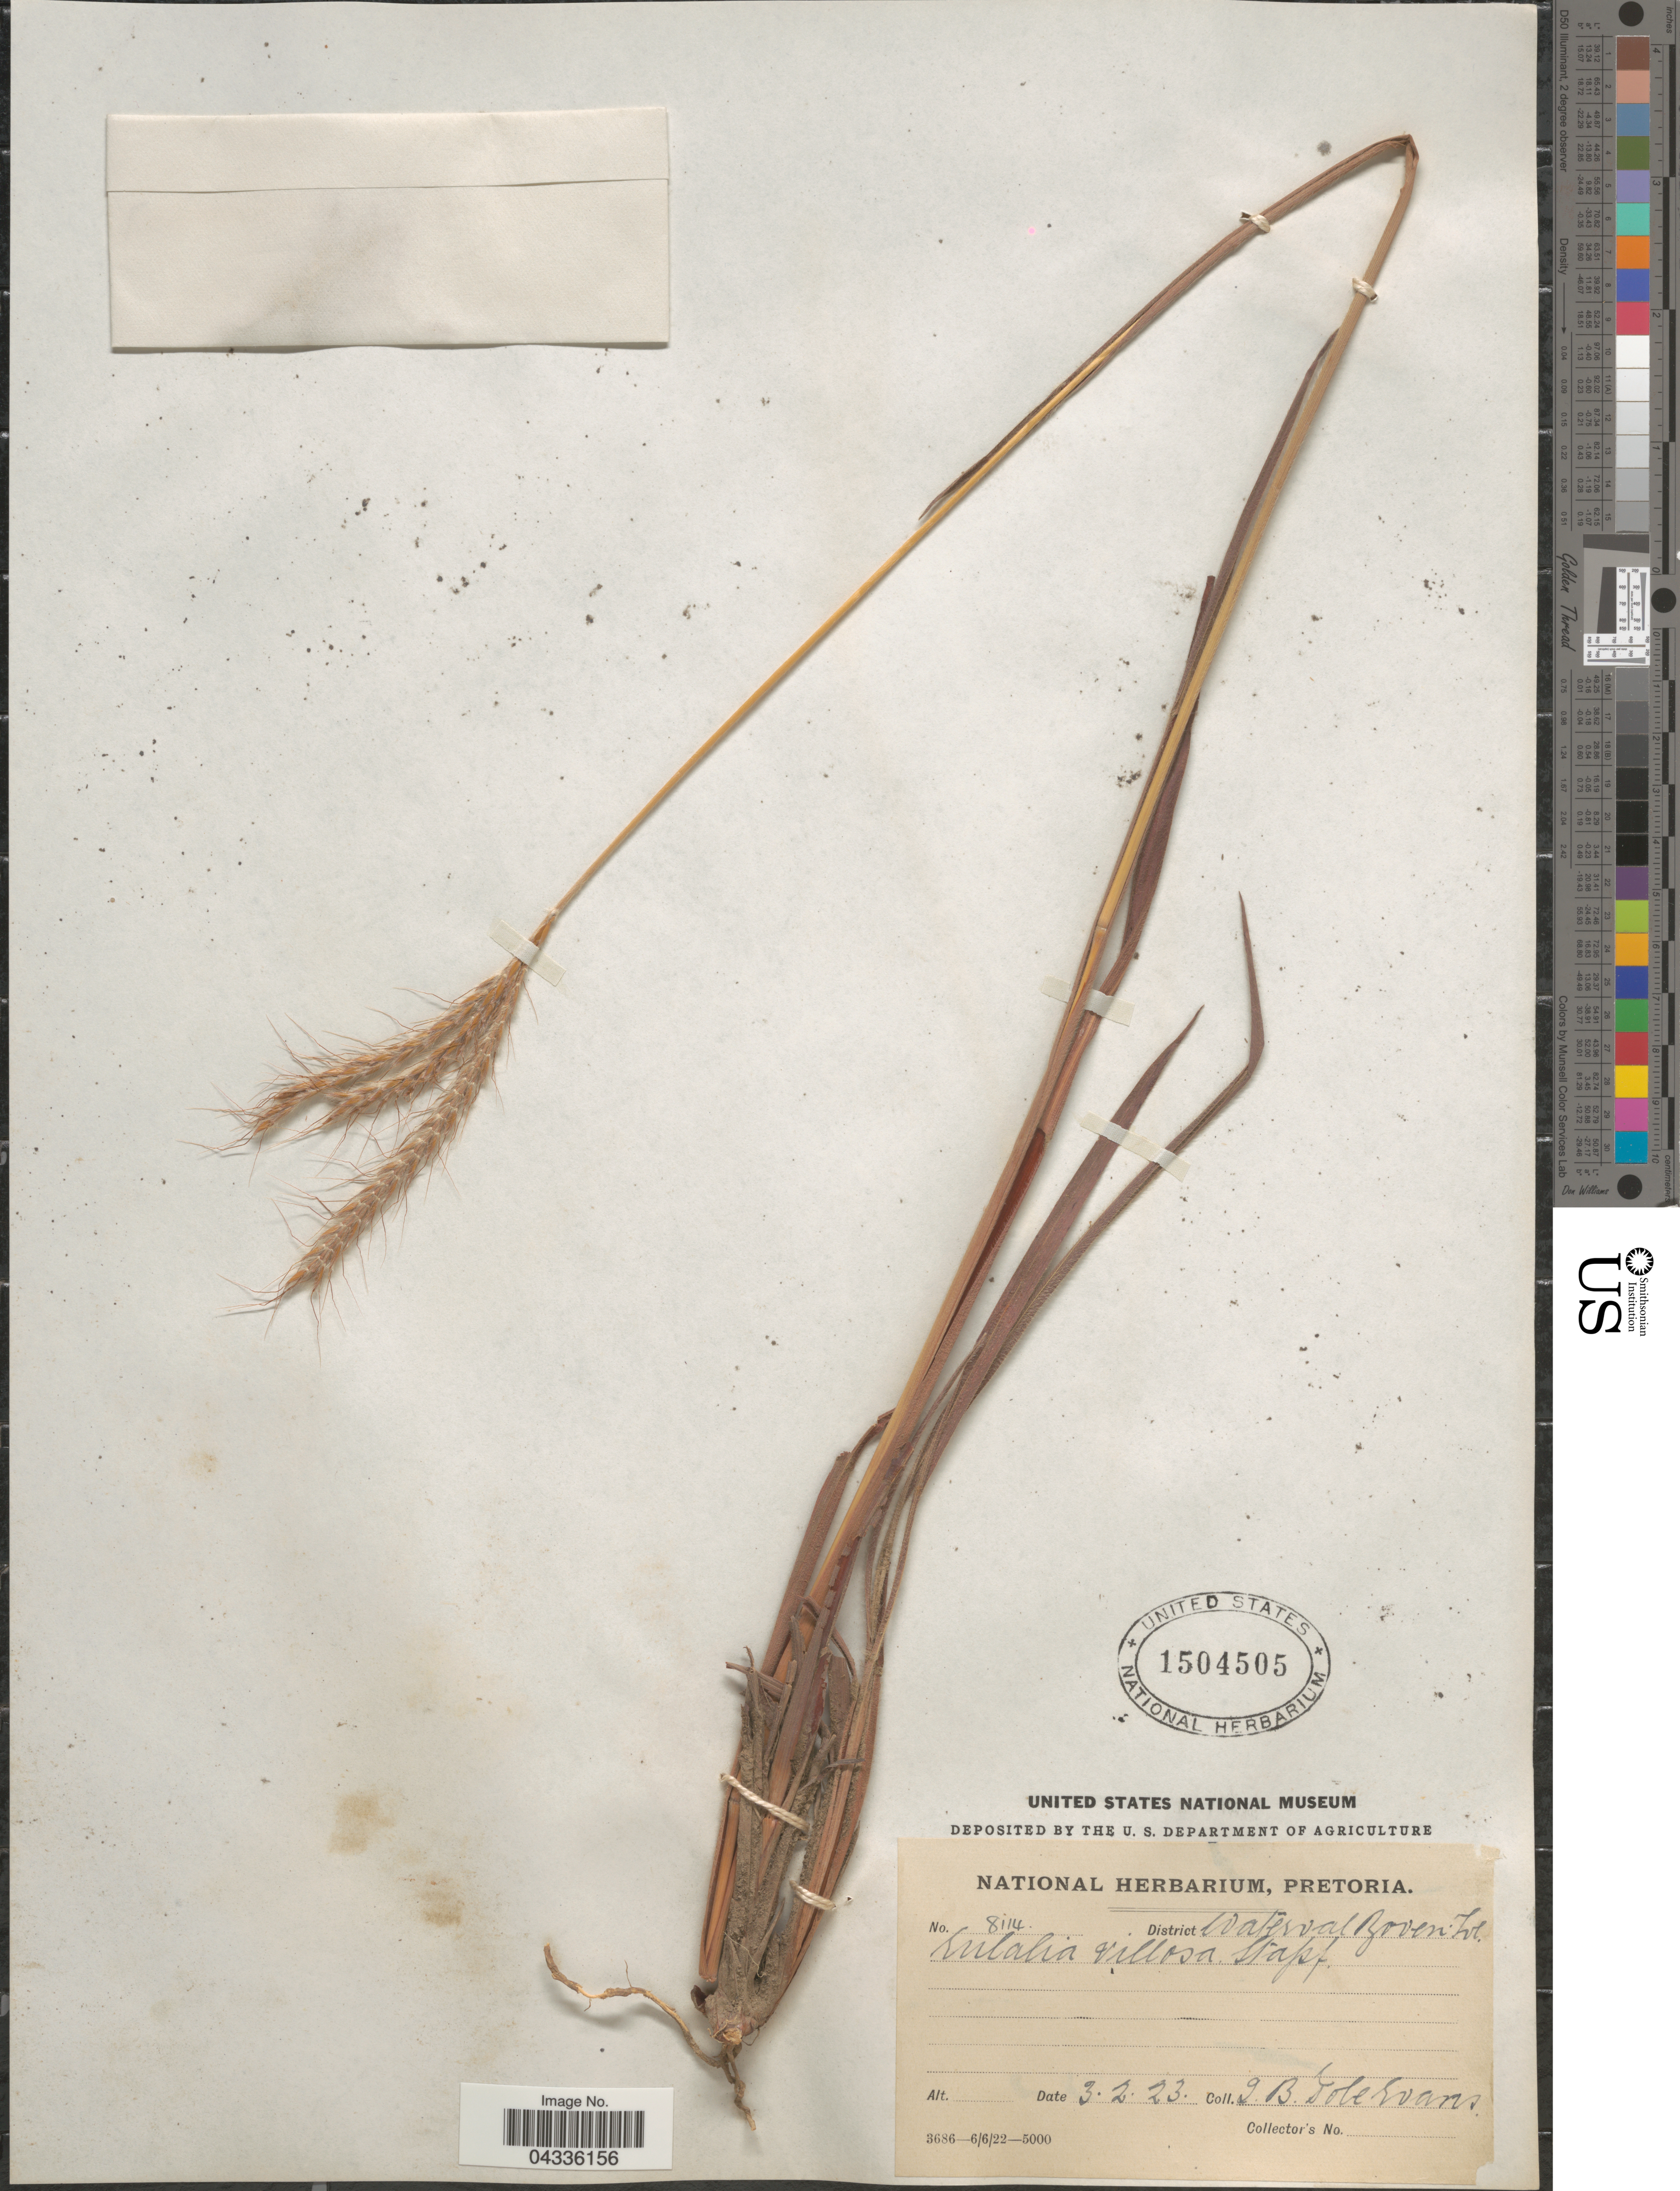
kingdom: Plantae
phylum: Tracheophyta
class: Liliopsida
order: Poales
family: Poaceae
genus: Eulalia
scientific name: Eulalia villosa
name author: (Thunb.) Nees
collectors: I. B. Pole-Evans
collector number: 8114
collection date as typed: Transcribed d/m/y: 3/2/23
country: South Africa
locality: District Waterval Boven Tvl.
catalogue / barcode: US 1504505